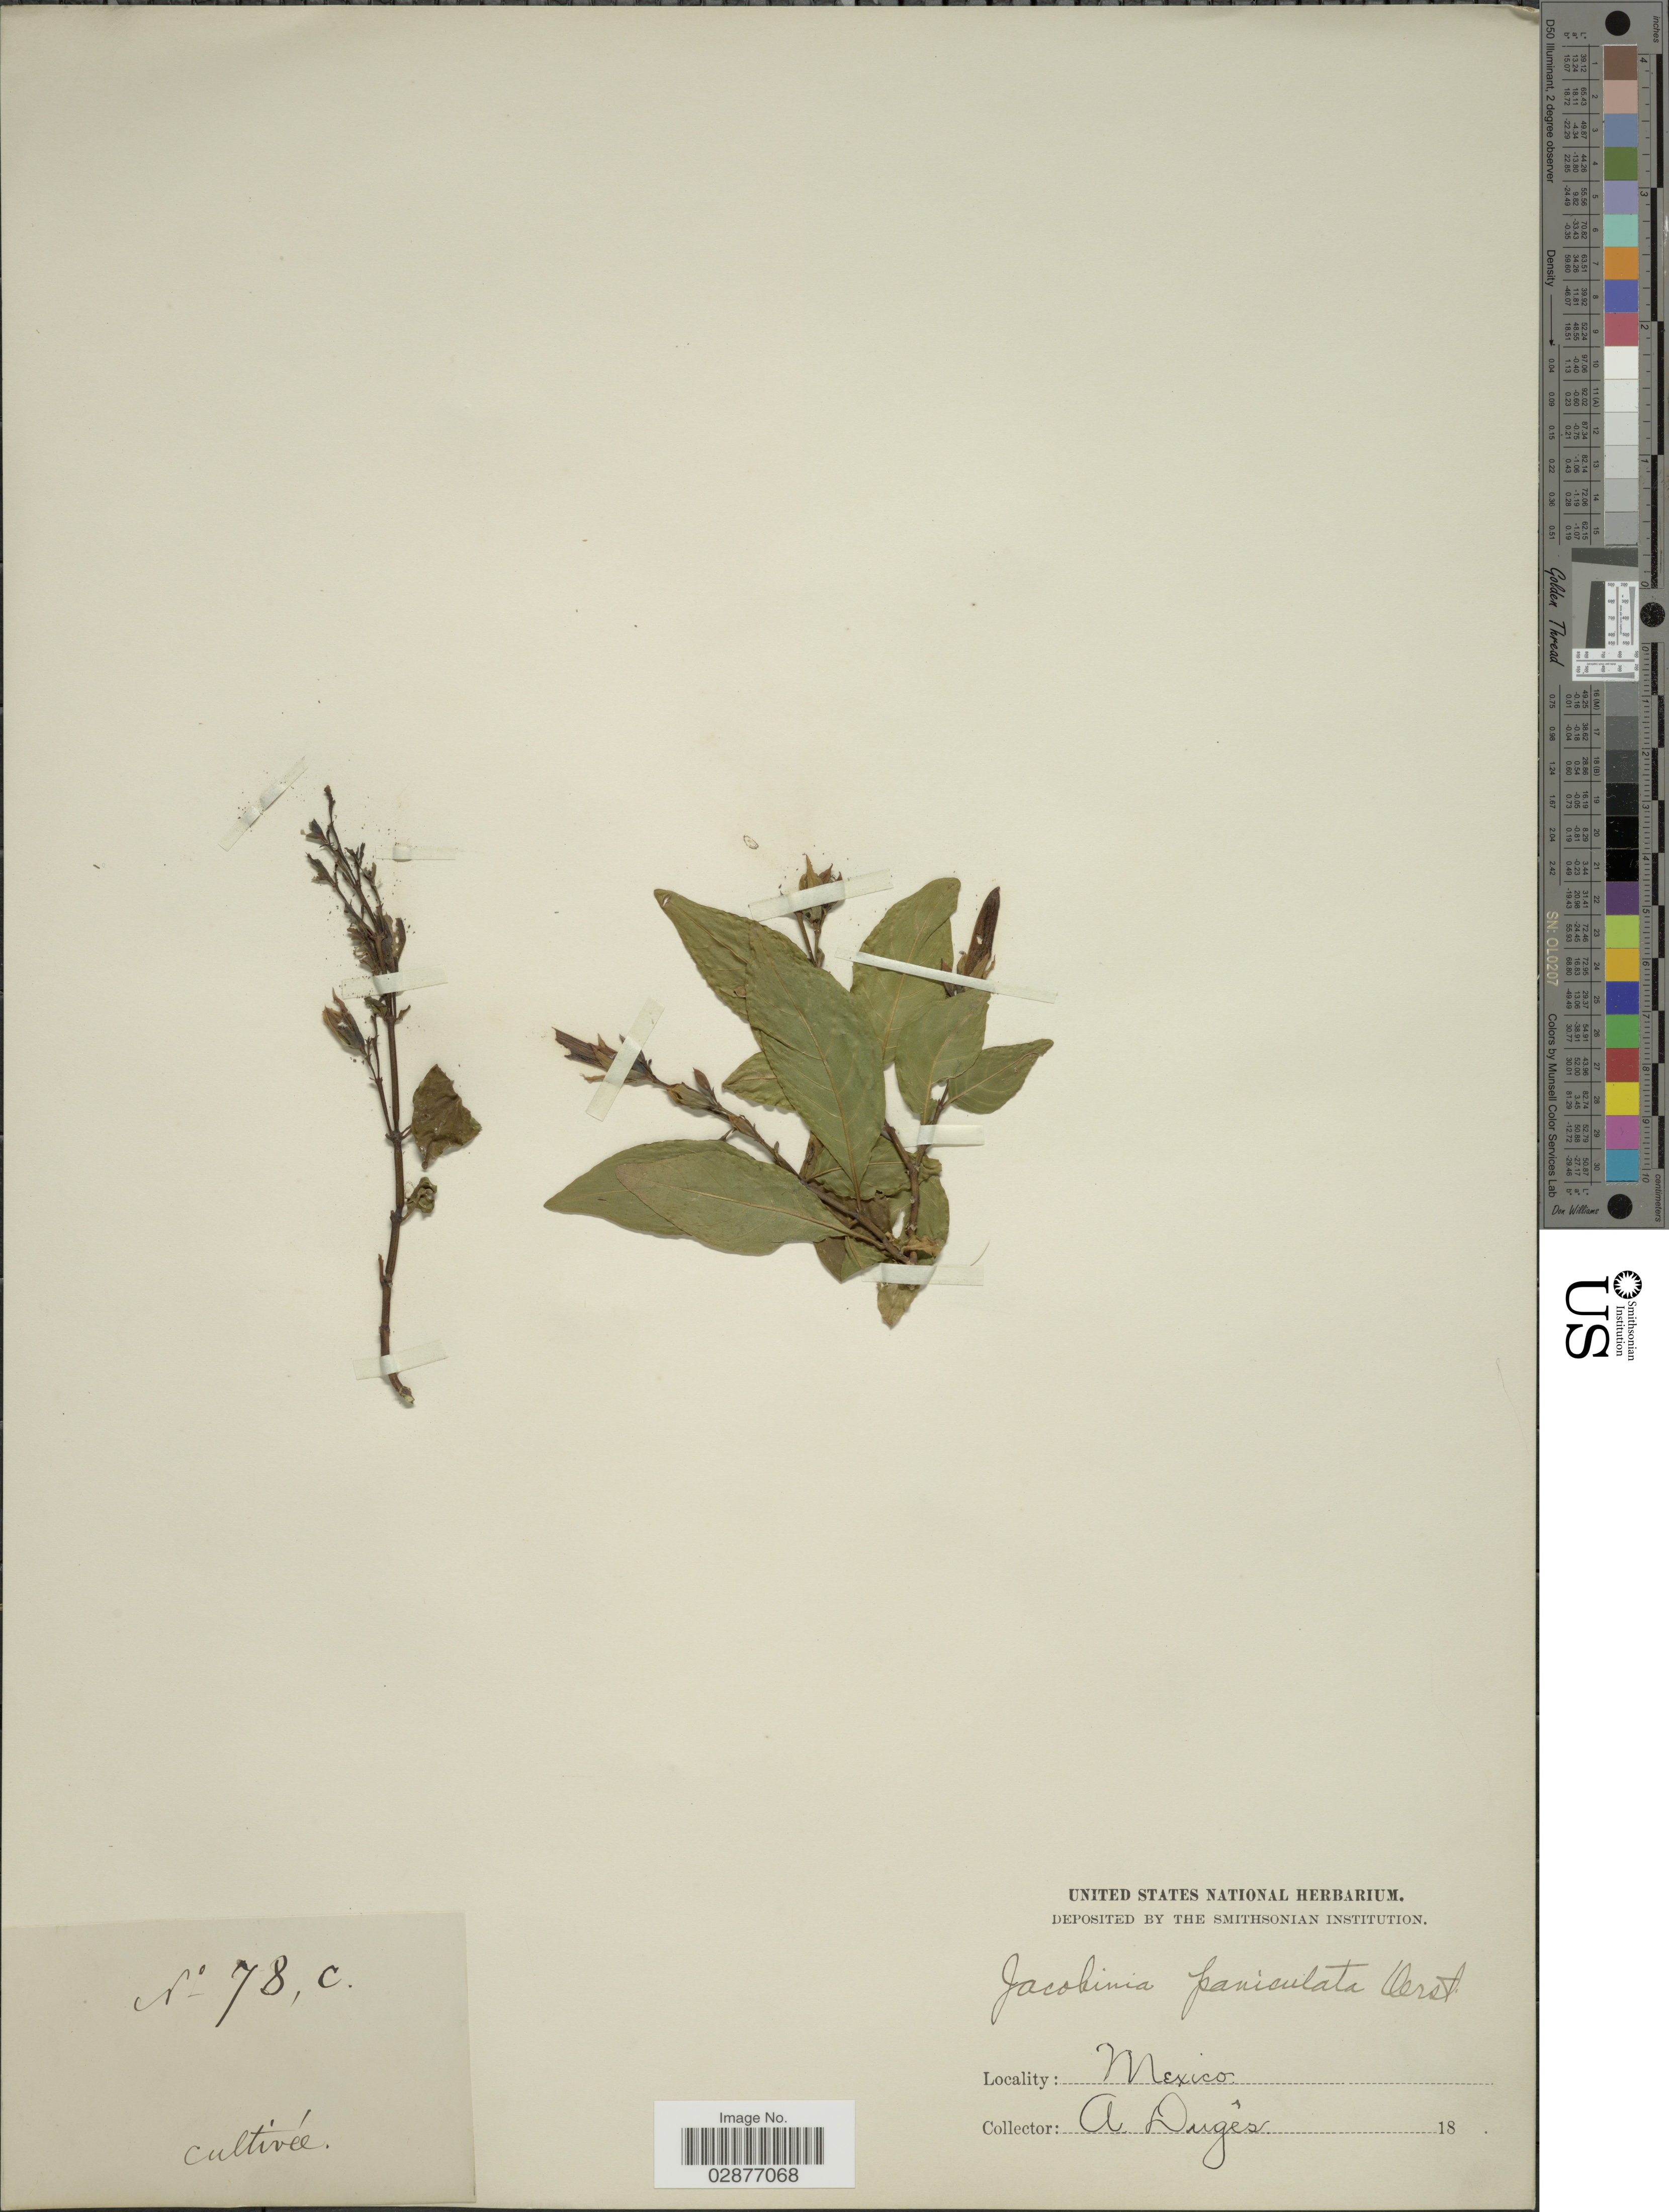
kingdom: Plantae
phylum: Tracheophyta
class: Magnoliopsida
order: Lamiales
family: Acanthaceae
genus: Justicia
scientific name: Justicia veracruzana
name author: T.F. Daniel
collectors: A. Dugès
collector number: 78C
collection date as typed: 18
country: Mexico